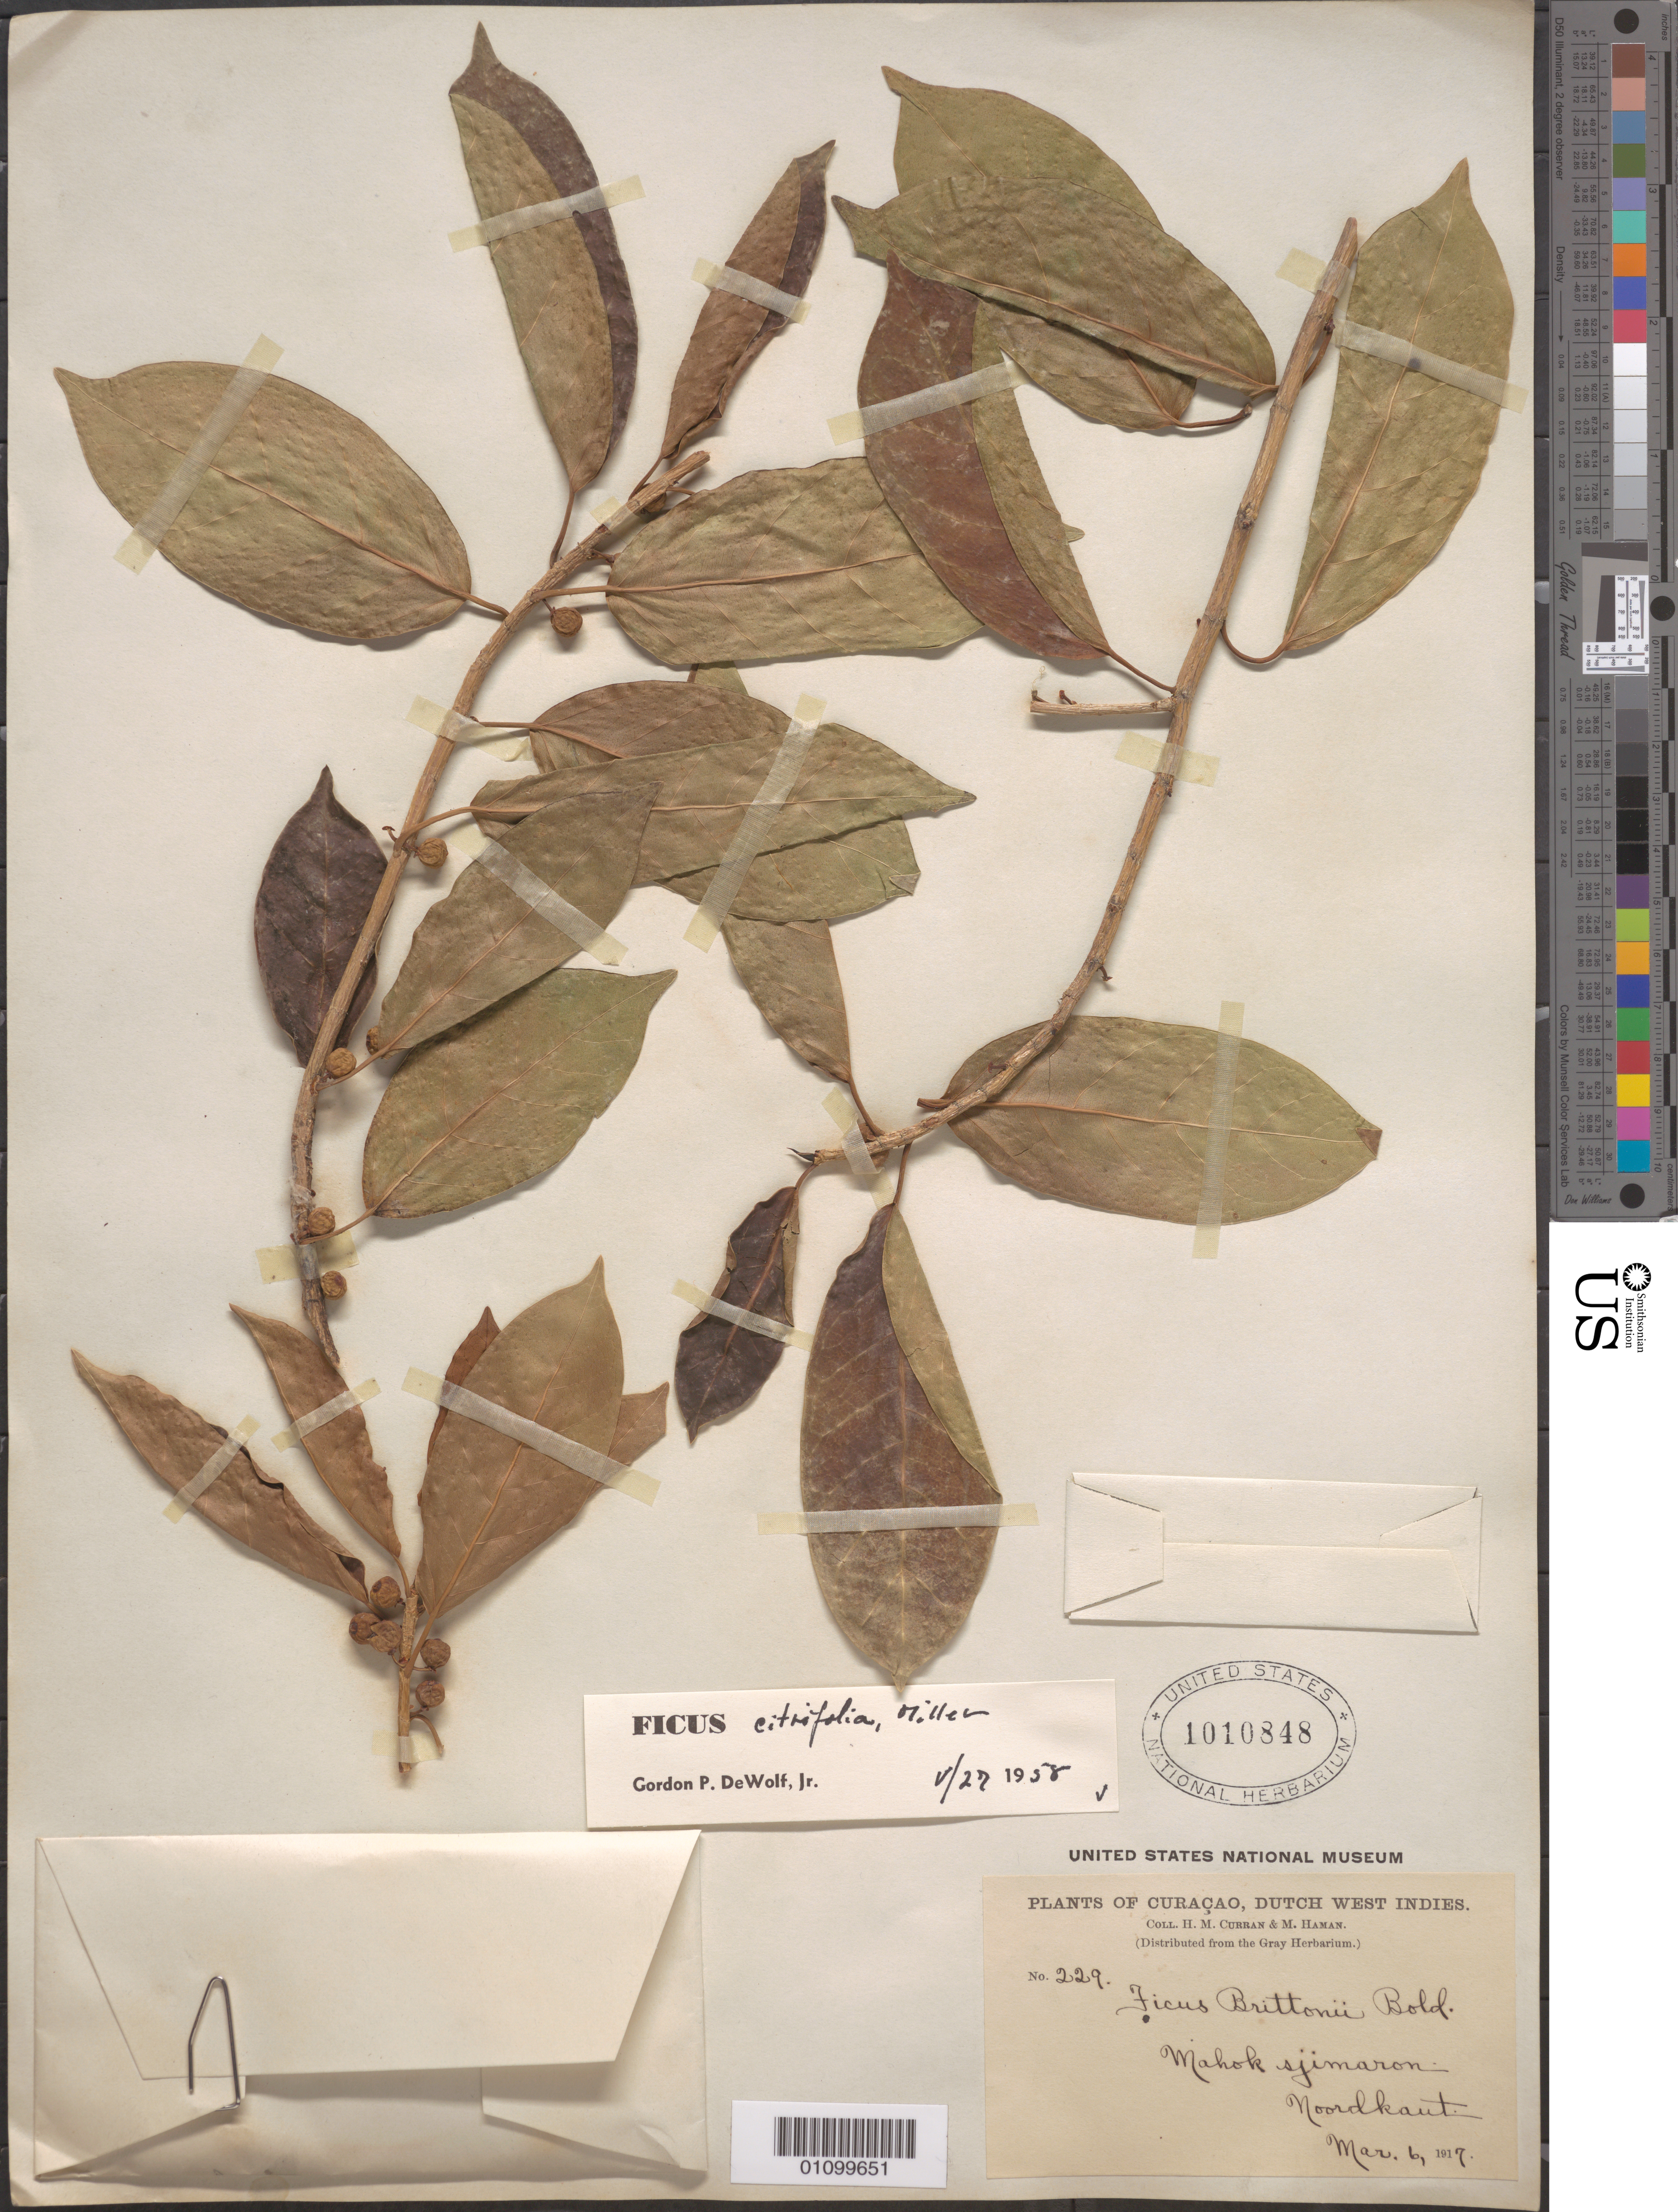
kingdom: Plantae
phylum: Tracheophyta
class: Magnoliopsida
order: Rosales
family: Moraceae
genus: Ficus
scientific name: Ficus citrifolia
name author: Mill.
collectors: H. M. Curran & M. Haman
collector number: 229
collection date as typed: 1917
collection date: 1917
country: Curaçao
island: Curaçao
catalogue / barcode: US 1010848